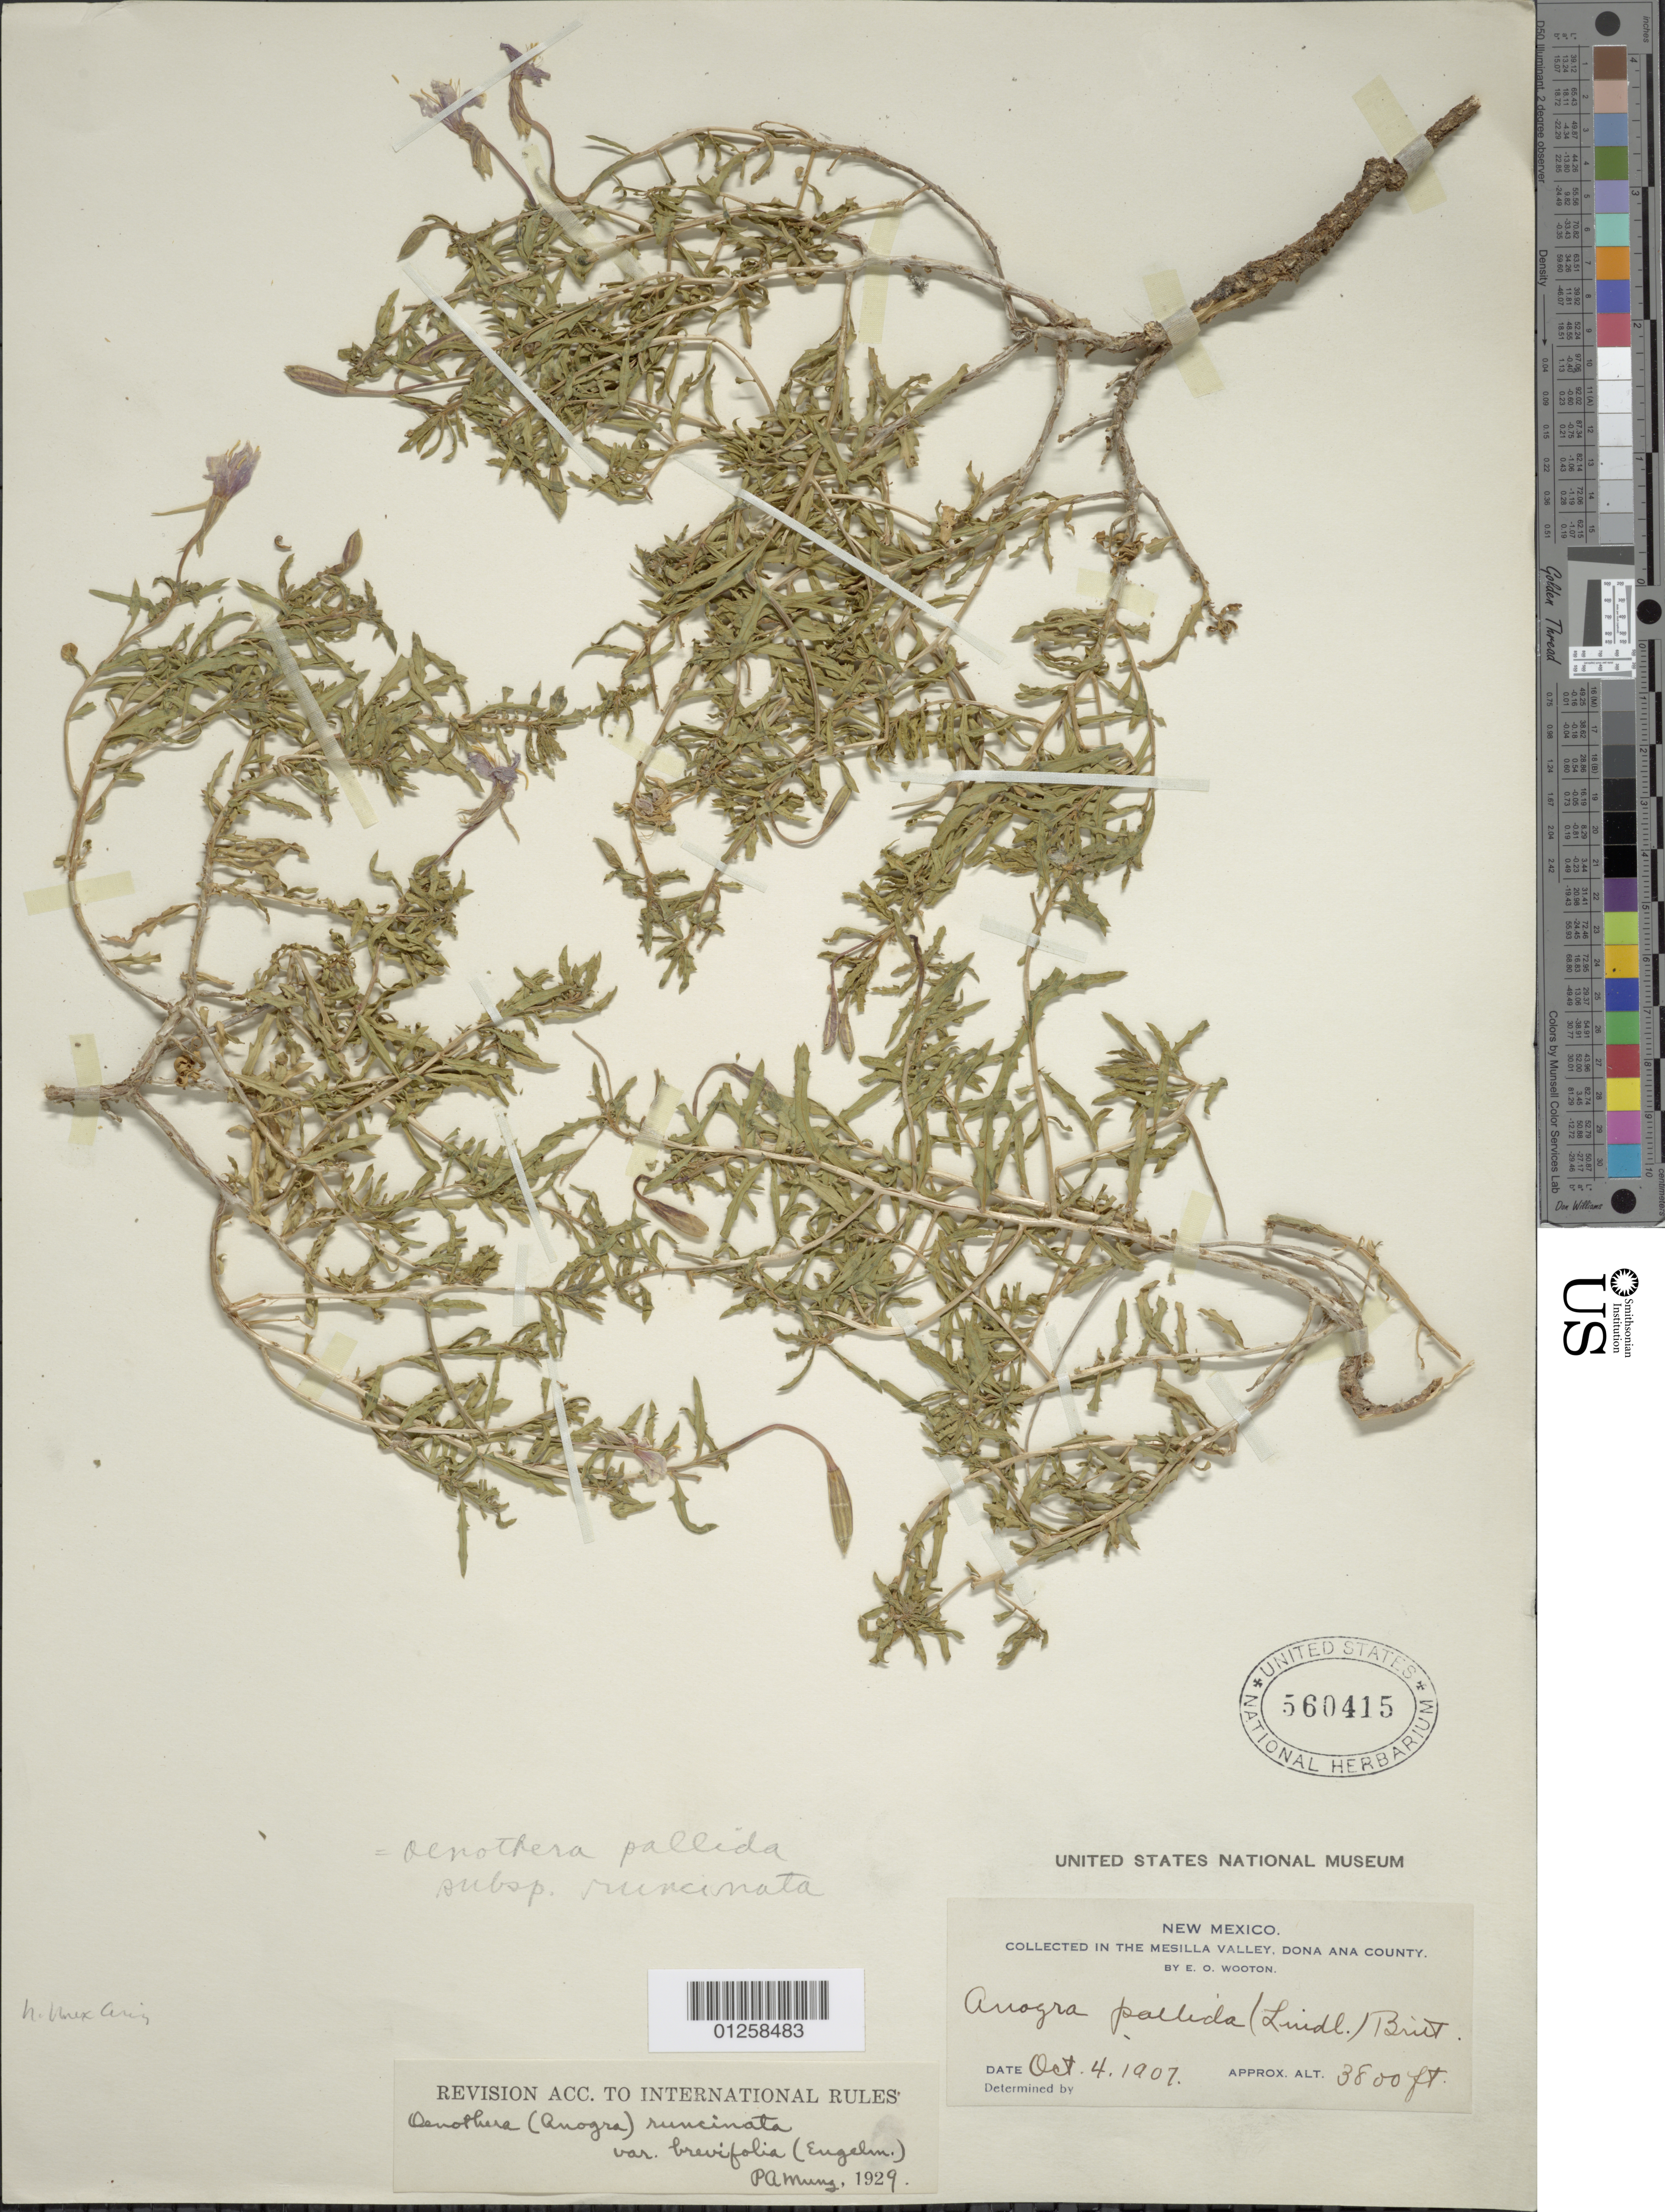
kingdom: Plantae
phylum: Tracheophyta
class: Magnoliopsida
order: Myrtales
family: Onagraceae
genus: Oenothera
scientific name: Oenothera pallida subsp. runcinata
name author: (Engelm.) Munz & W.M. Klein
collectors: E. O. Wooton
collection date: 1907-10-04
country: United States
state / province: New Mexico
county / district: Dona Ana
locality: Mesilla Valley.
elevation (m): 1158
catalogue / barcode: US 560415